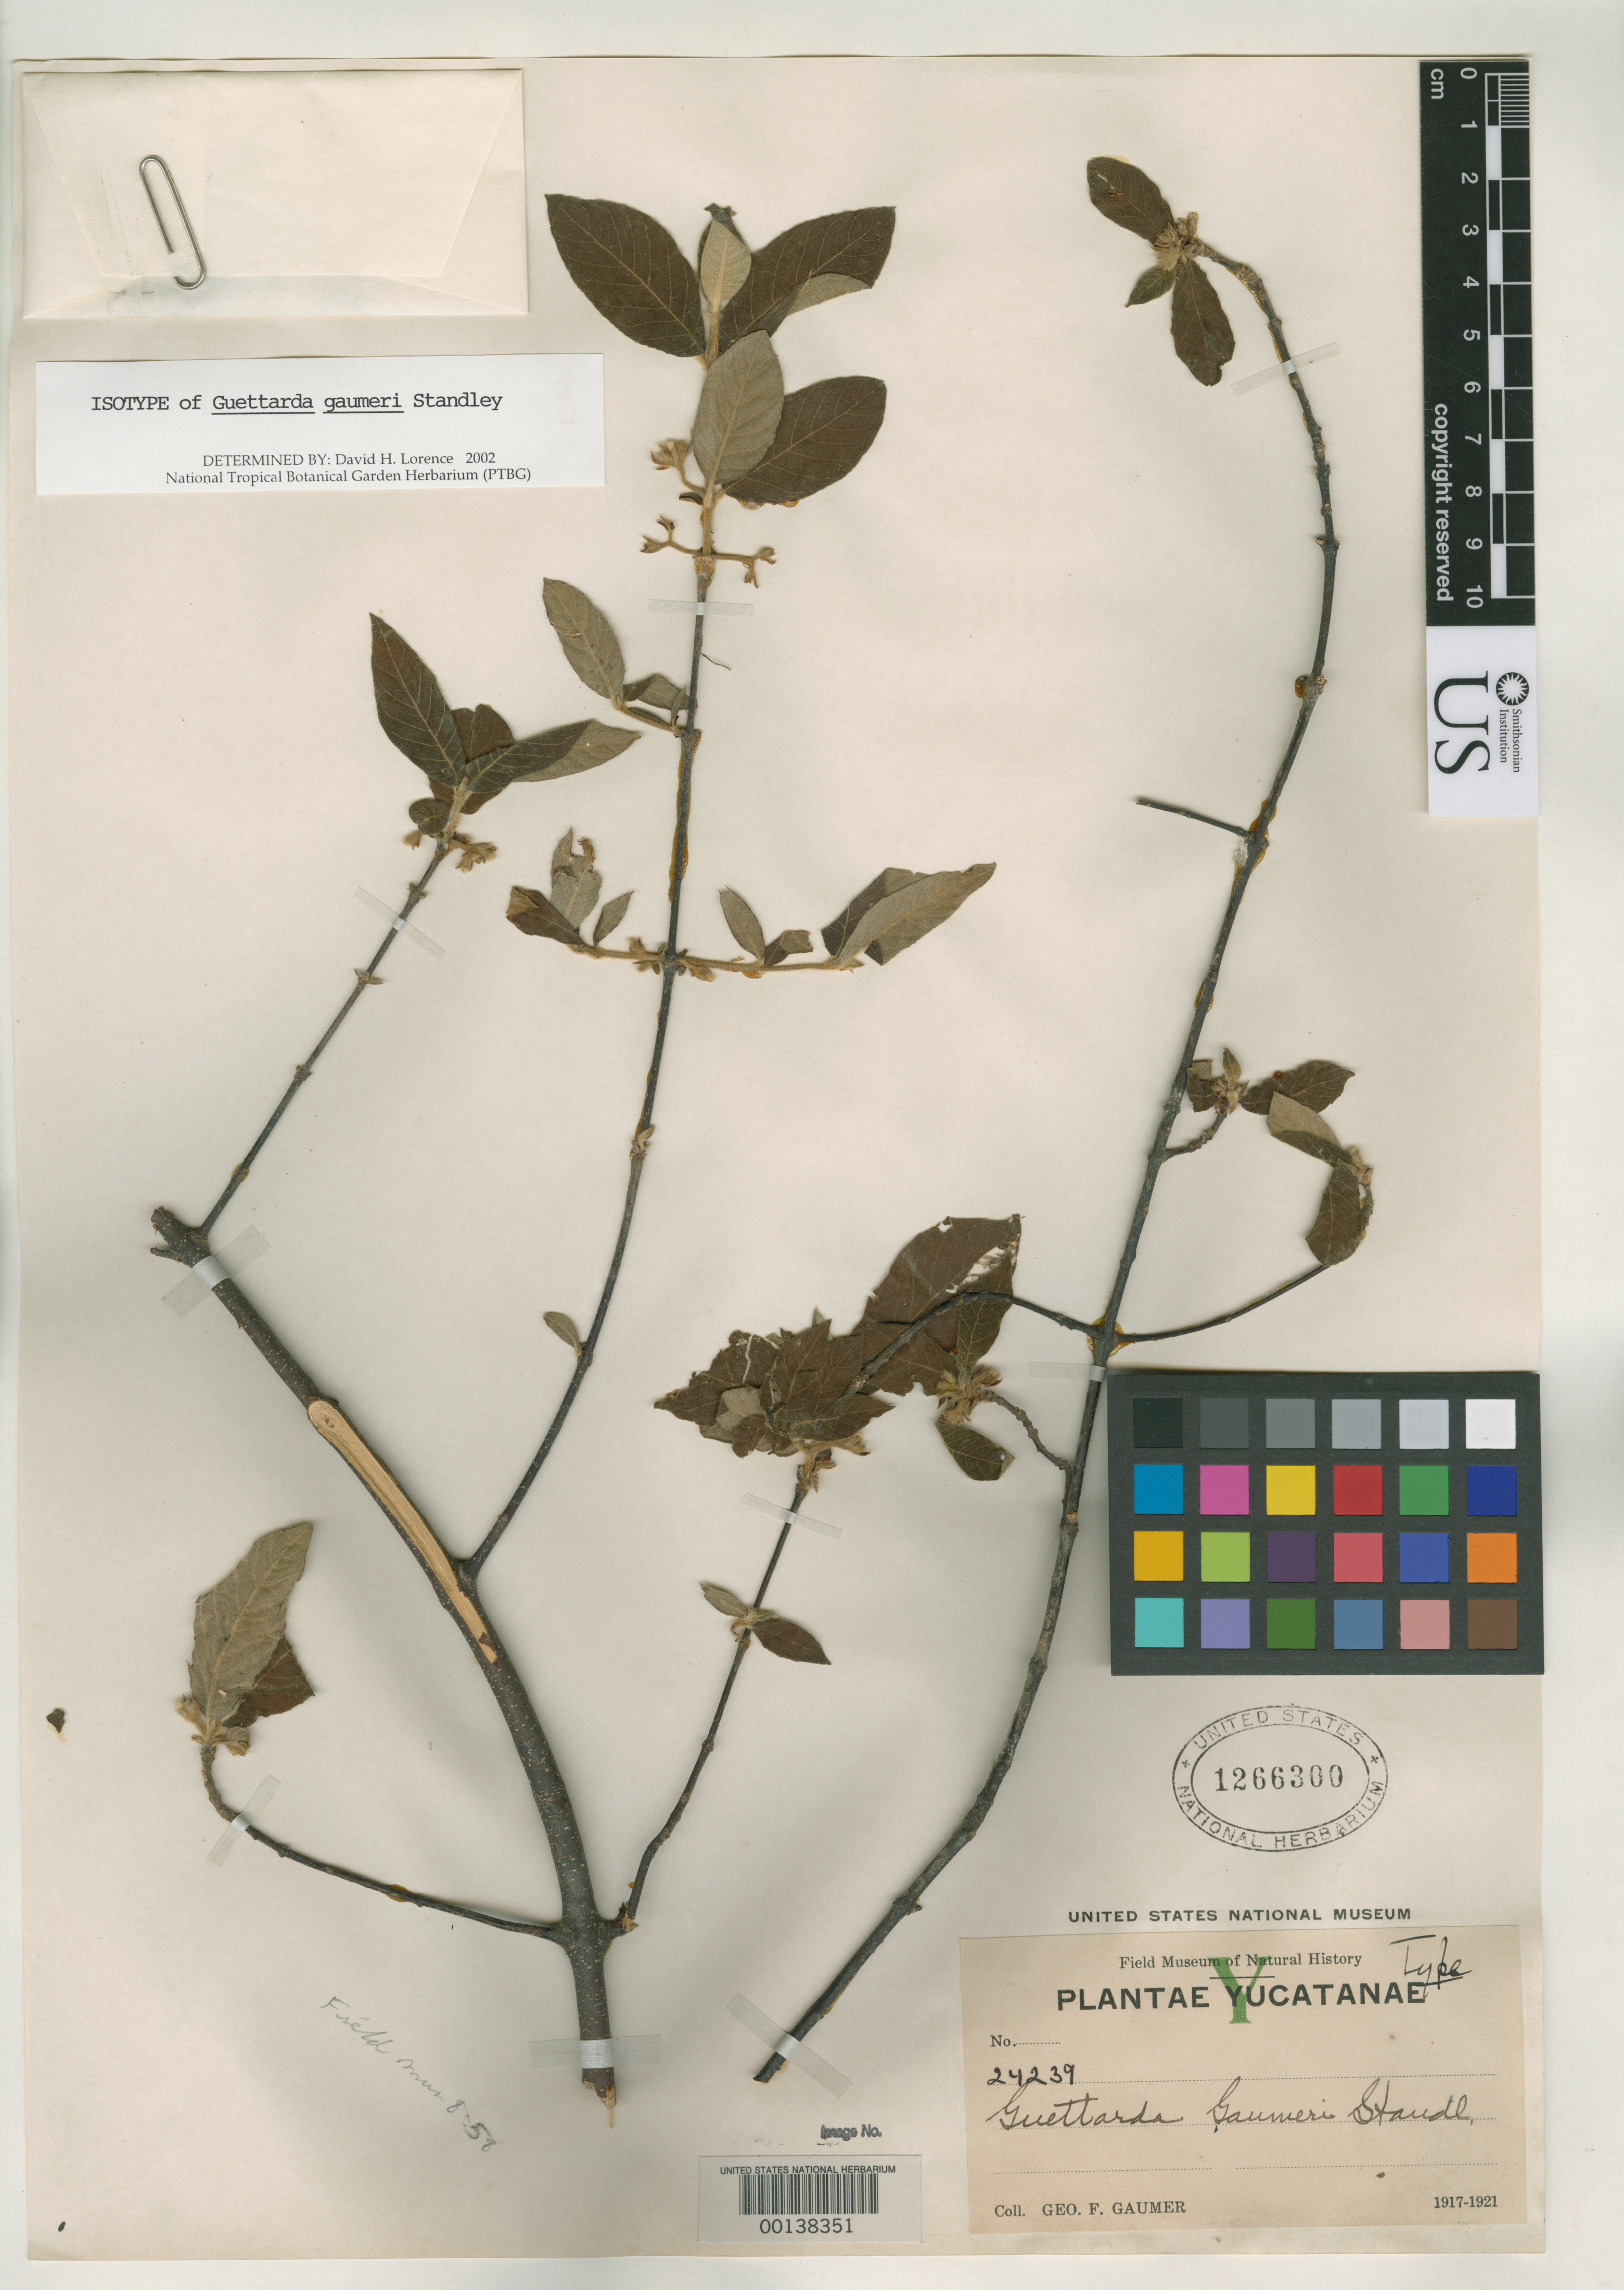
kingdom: Plantae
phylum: Tracheophyta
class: Magnoliopsida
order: Gentianales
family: Rubiaceae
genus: Guettarda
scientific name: Guettarda gaumeri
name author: Standl.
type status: Isotype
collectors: G. F. Gaumer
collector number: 24239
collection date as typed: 1917 to -- --- 1921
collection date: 1917/1921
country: Mexico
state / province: Yucatán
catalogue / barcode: US 1266300